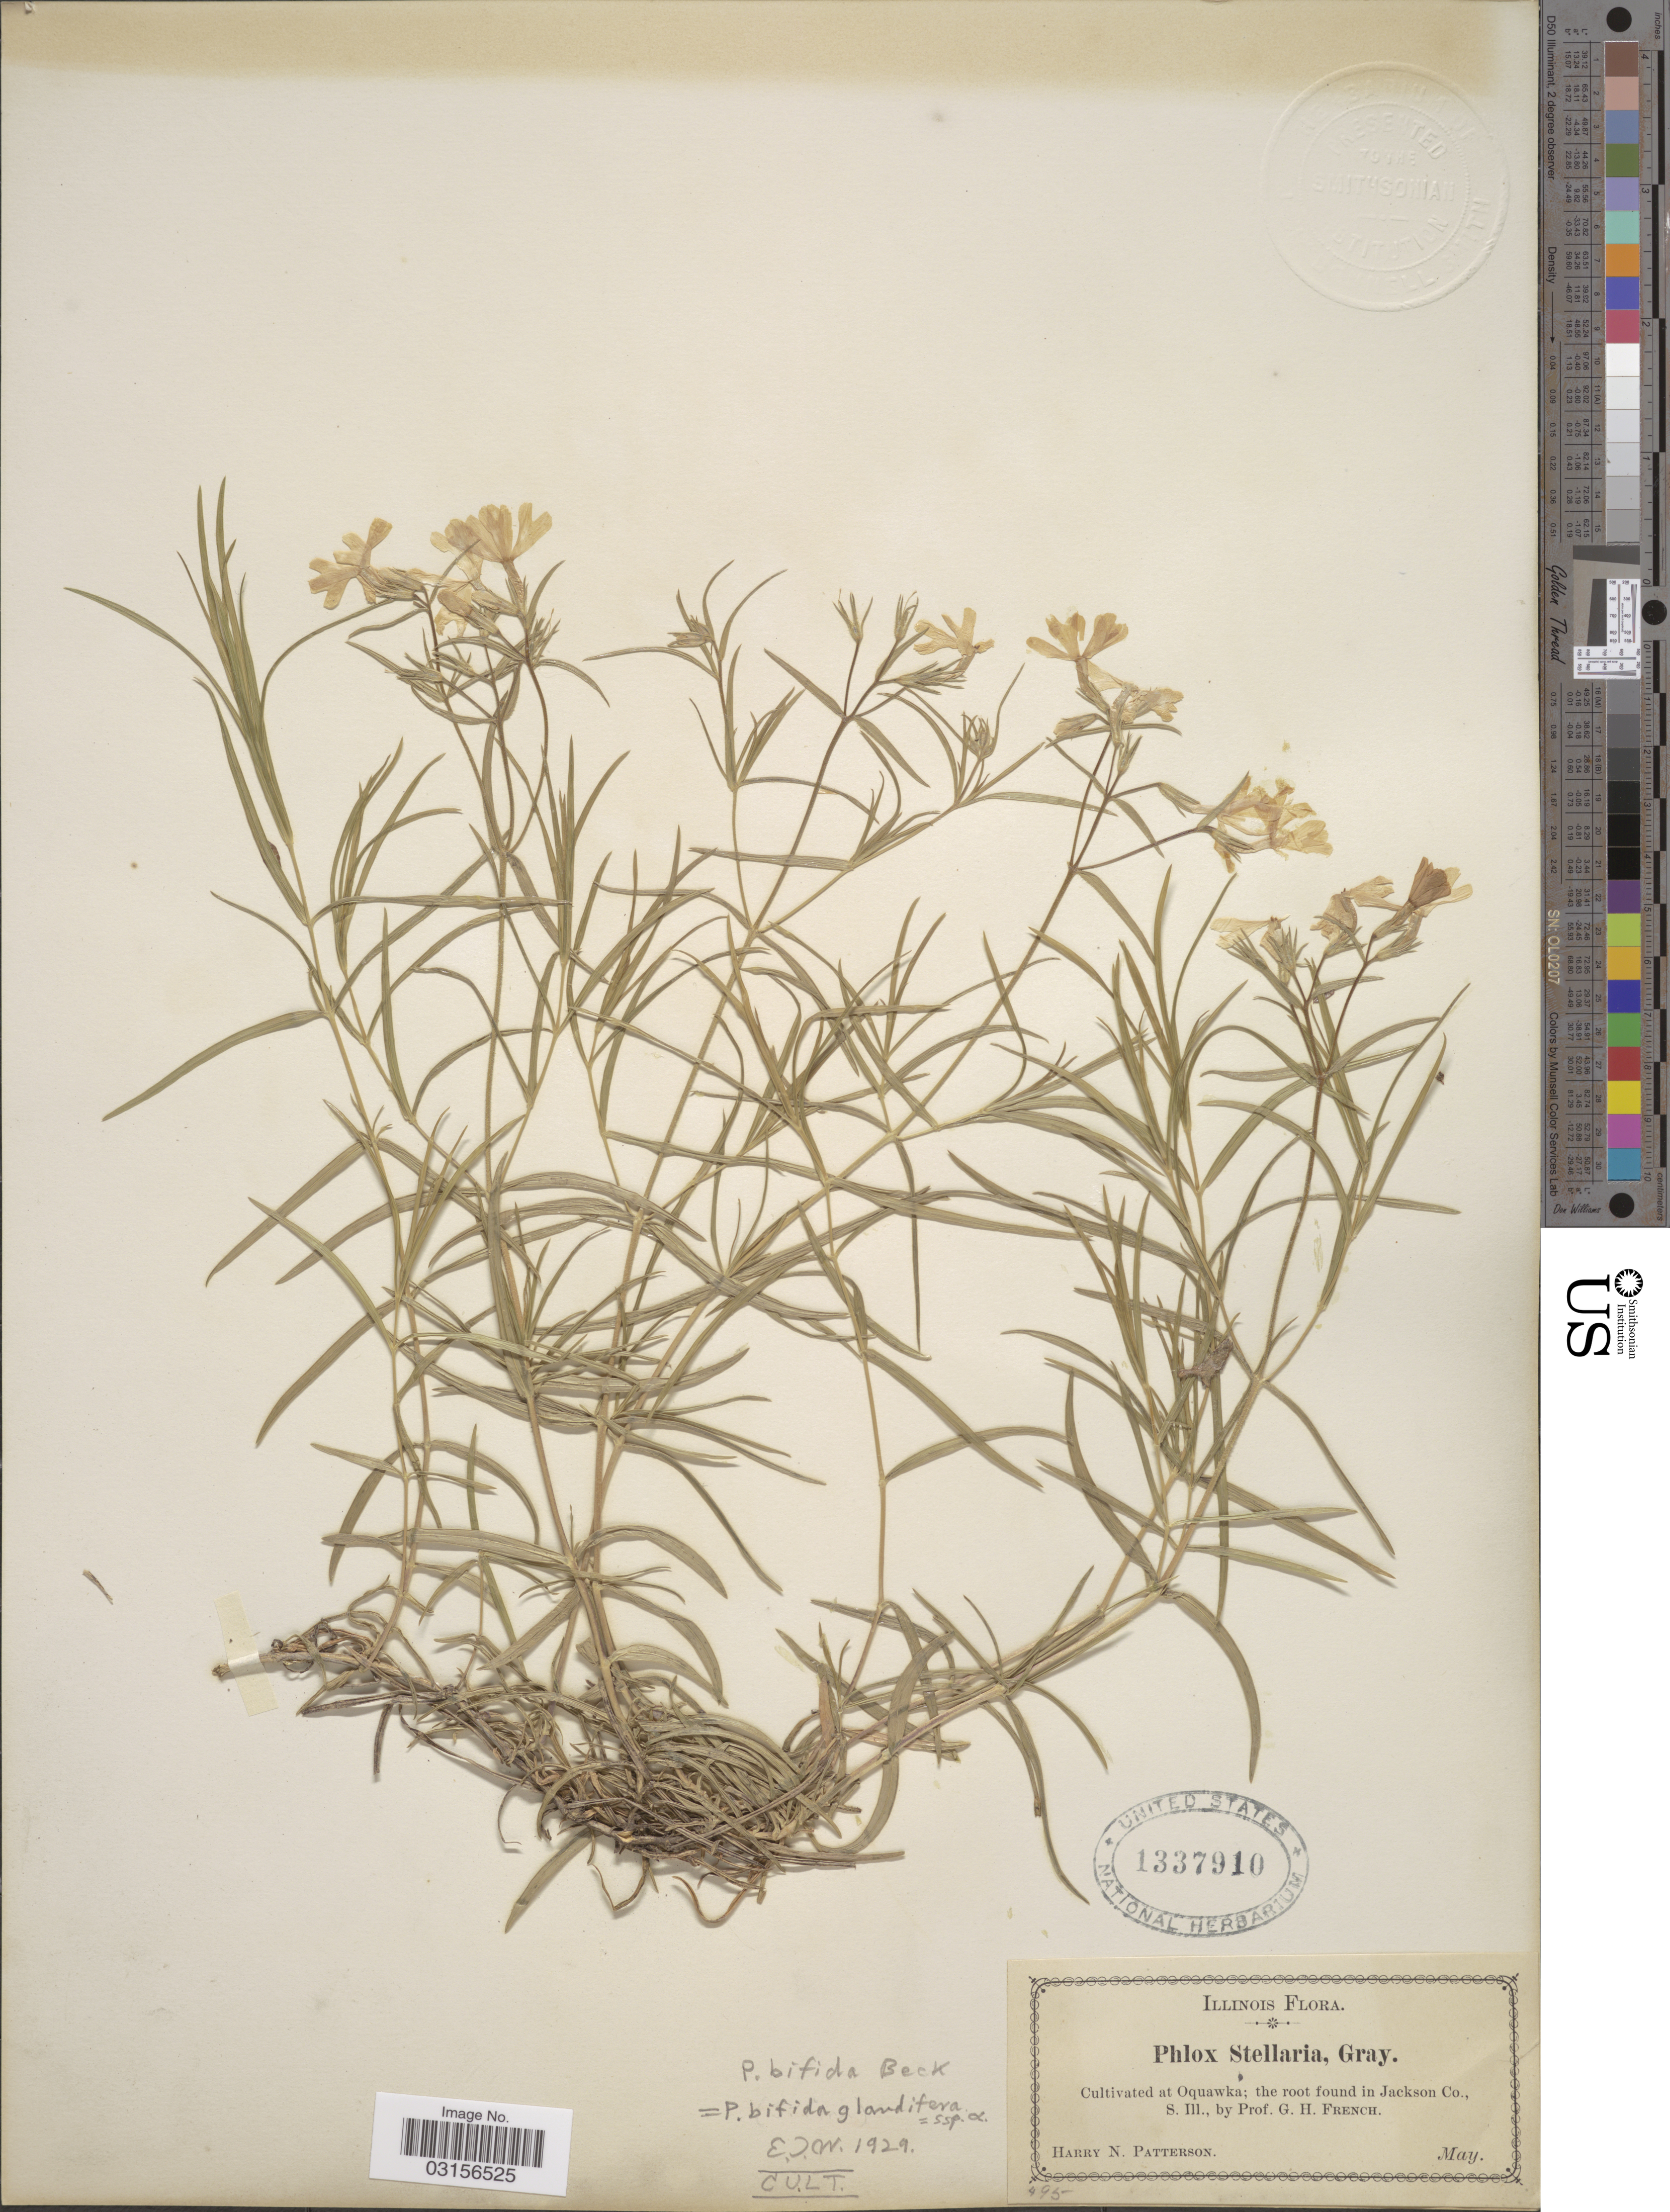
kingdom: Plantae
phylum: Tracheophyta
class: Magnoliopsida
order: Ericales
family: Polemoniaceae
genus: Phlox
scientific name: Phlox bifida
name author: L.C. Beck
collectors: H. N. Patterson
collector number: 495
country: United States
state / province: Illinois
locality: Oquawka.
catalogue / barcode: US 1337910